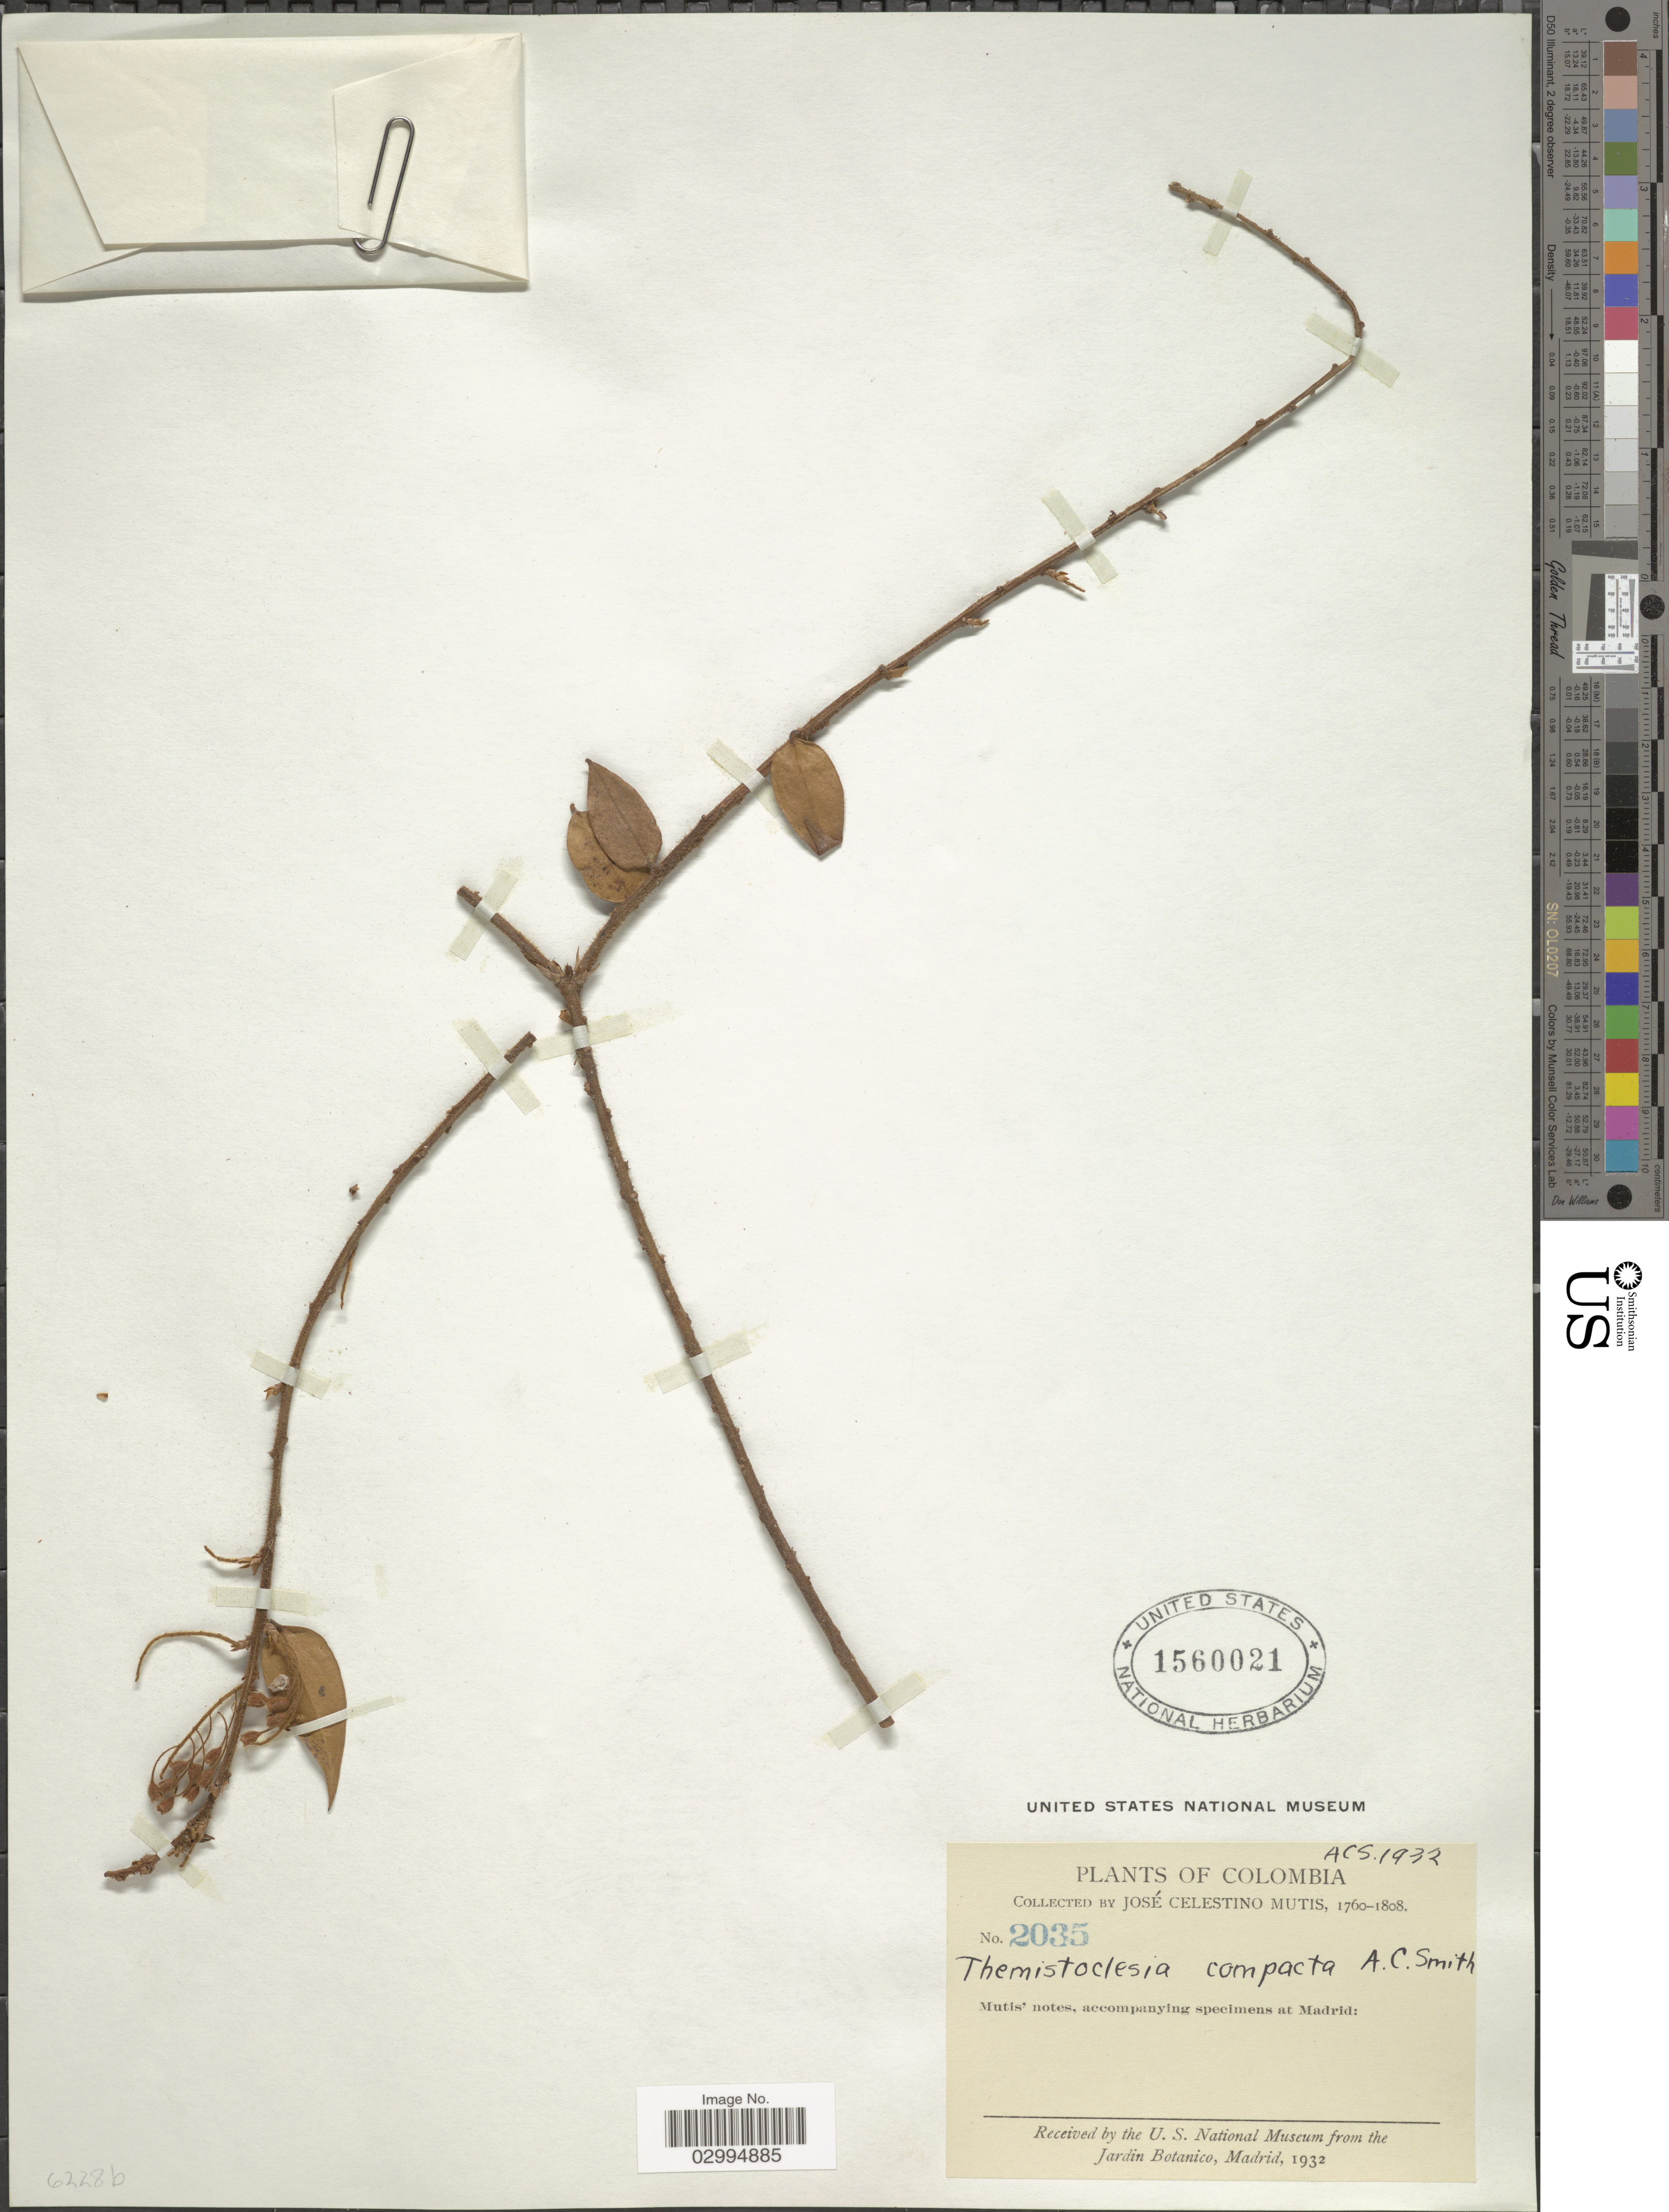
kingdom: Plantae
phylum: Tracheophyta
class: Magnoliopsida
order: Ericales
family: Ericaceae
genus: Themistoclesia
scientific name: Themistoclesia compacta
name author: A.C. Sm.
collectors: J. C. B. Mutis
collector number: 2035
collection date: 1760/1808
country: Colombia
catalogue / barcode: US 1560021